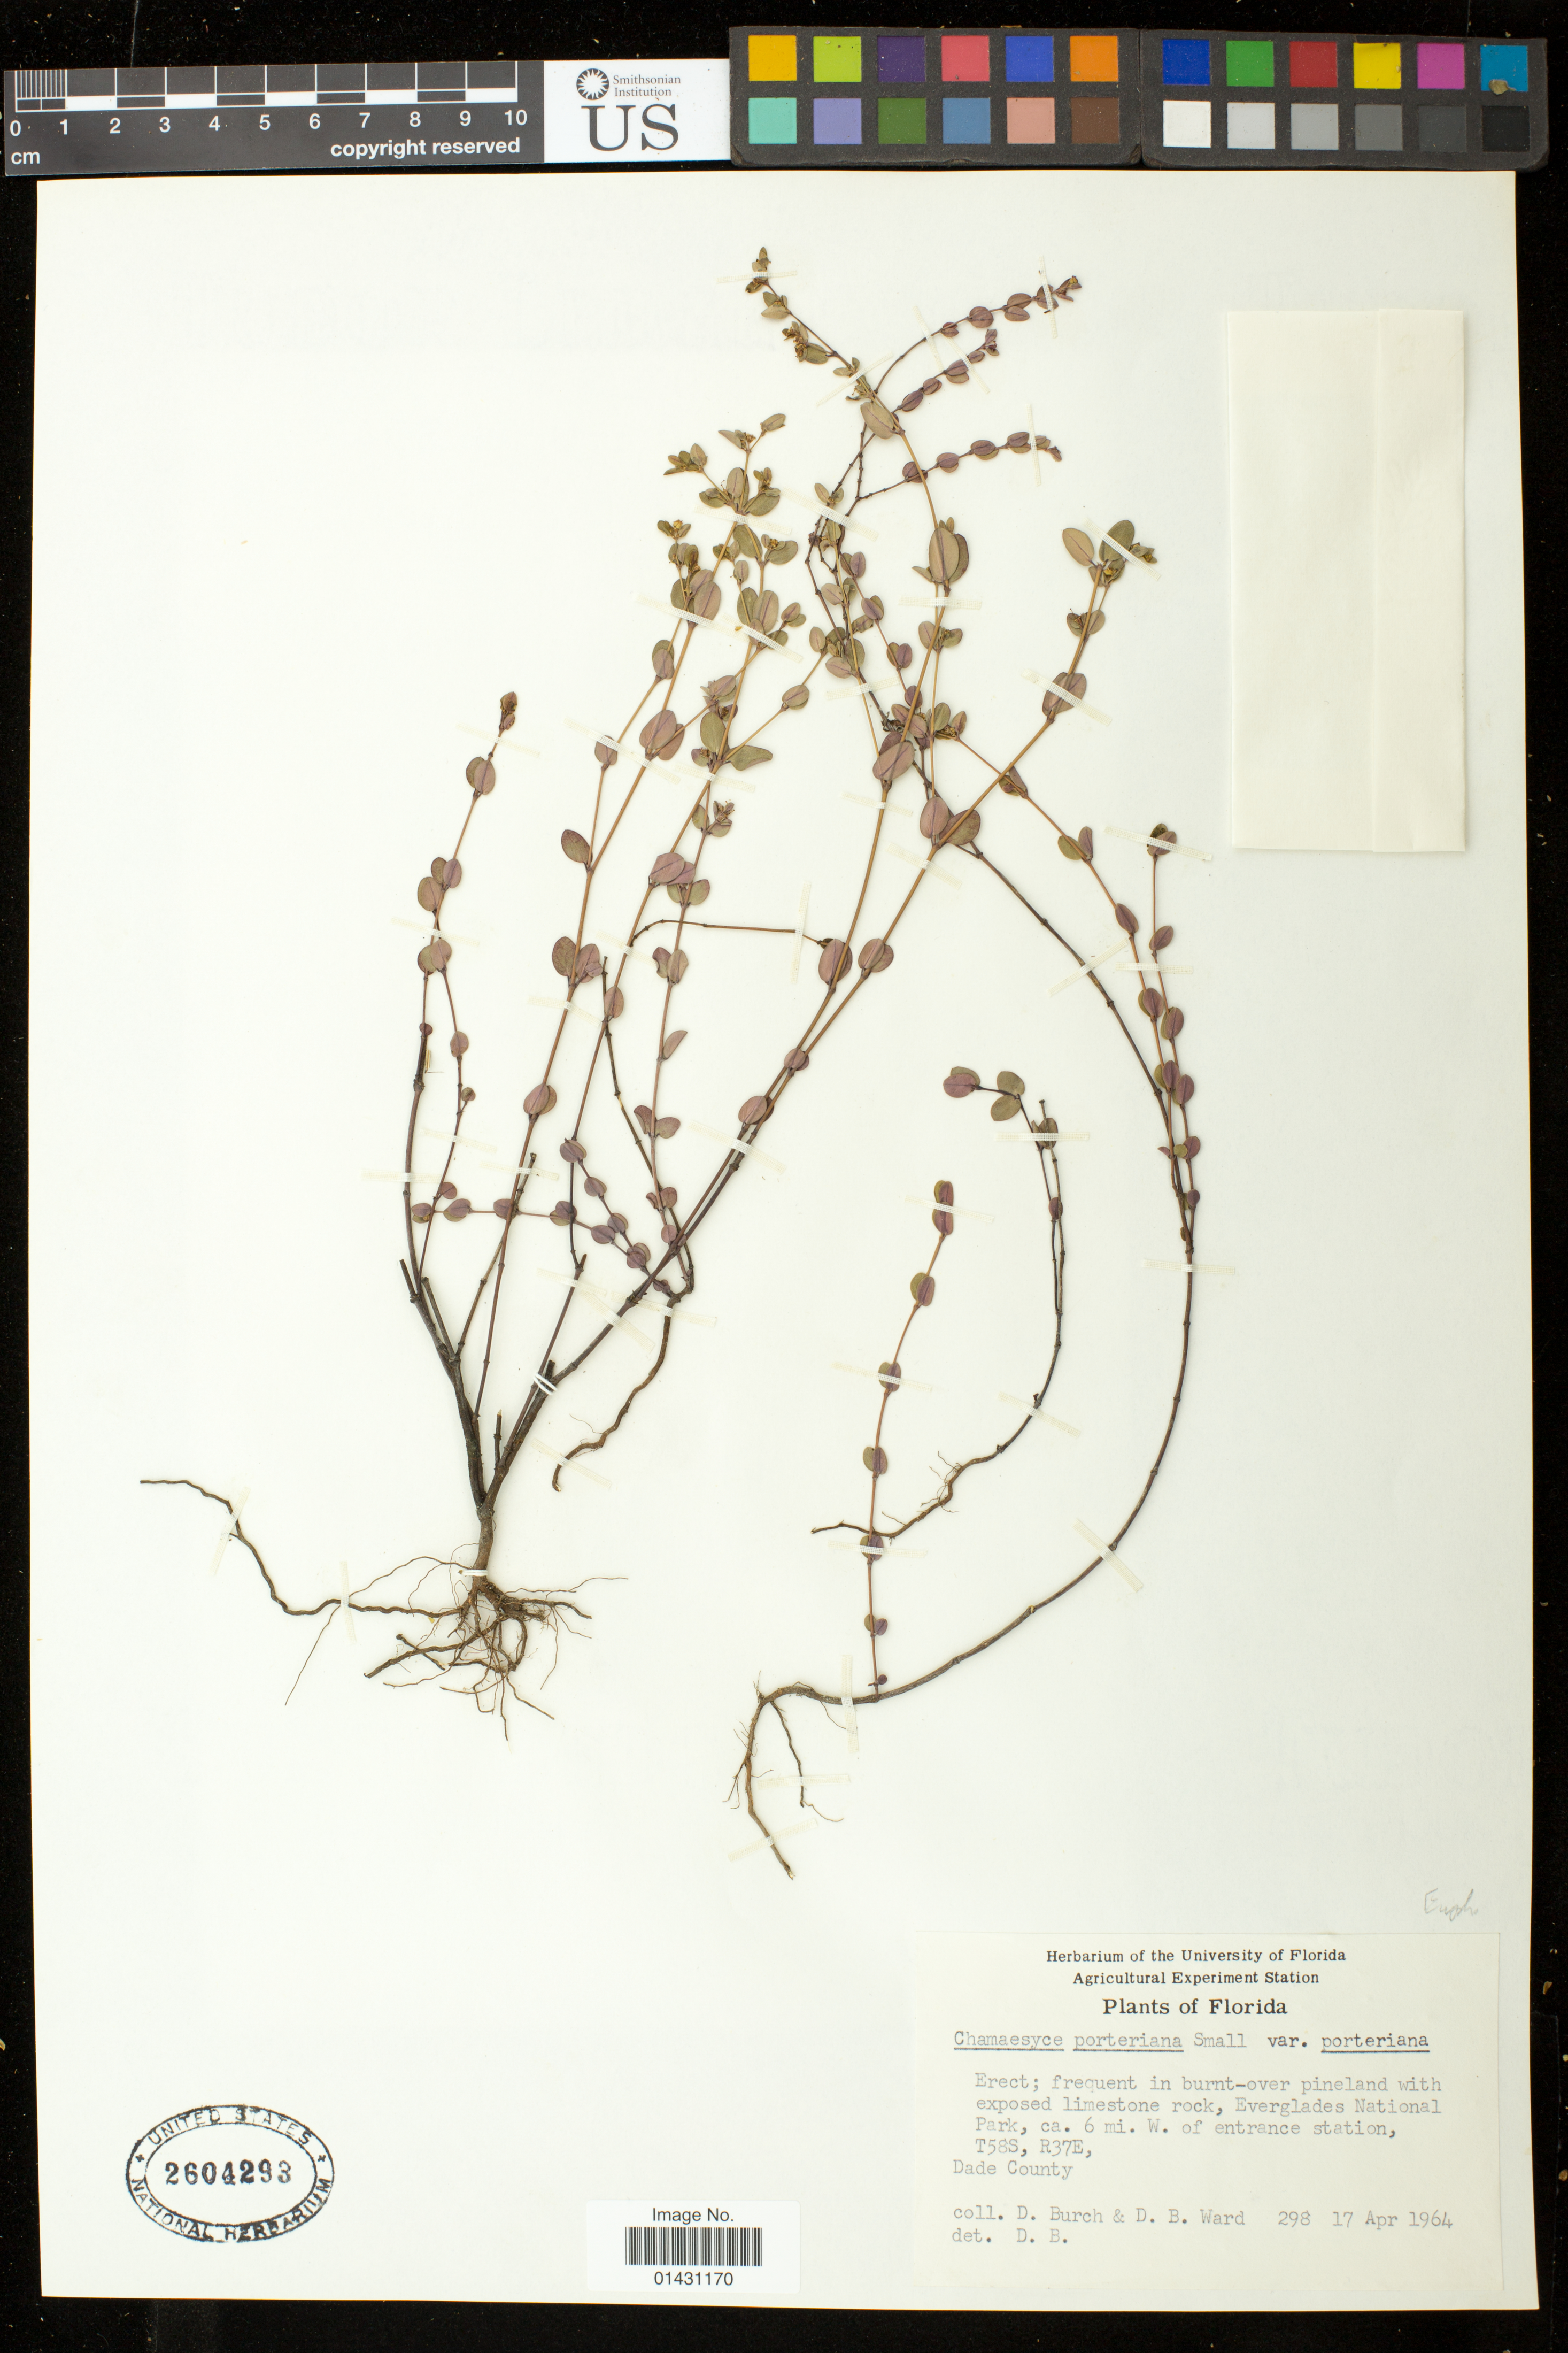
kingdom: Plantae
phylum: Tracheophyta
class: Magnoliopsida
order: Malpighiales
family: Euphorbiaceae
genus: Euphorbia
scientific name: Euphorbia porteriana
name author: (Small) Oudejans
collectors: D. Burch & D. B. Ward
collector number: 298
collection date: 1964-04-17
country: United States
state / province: Florida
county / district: Miami-Dade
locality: Everglades National Park. ca. 6 miles west of entrance station, T58S, R37E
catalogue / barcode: US 2604293